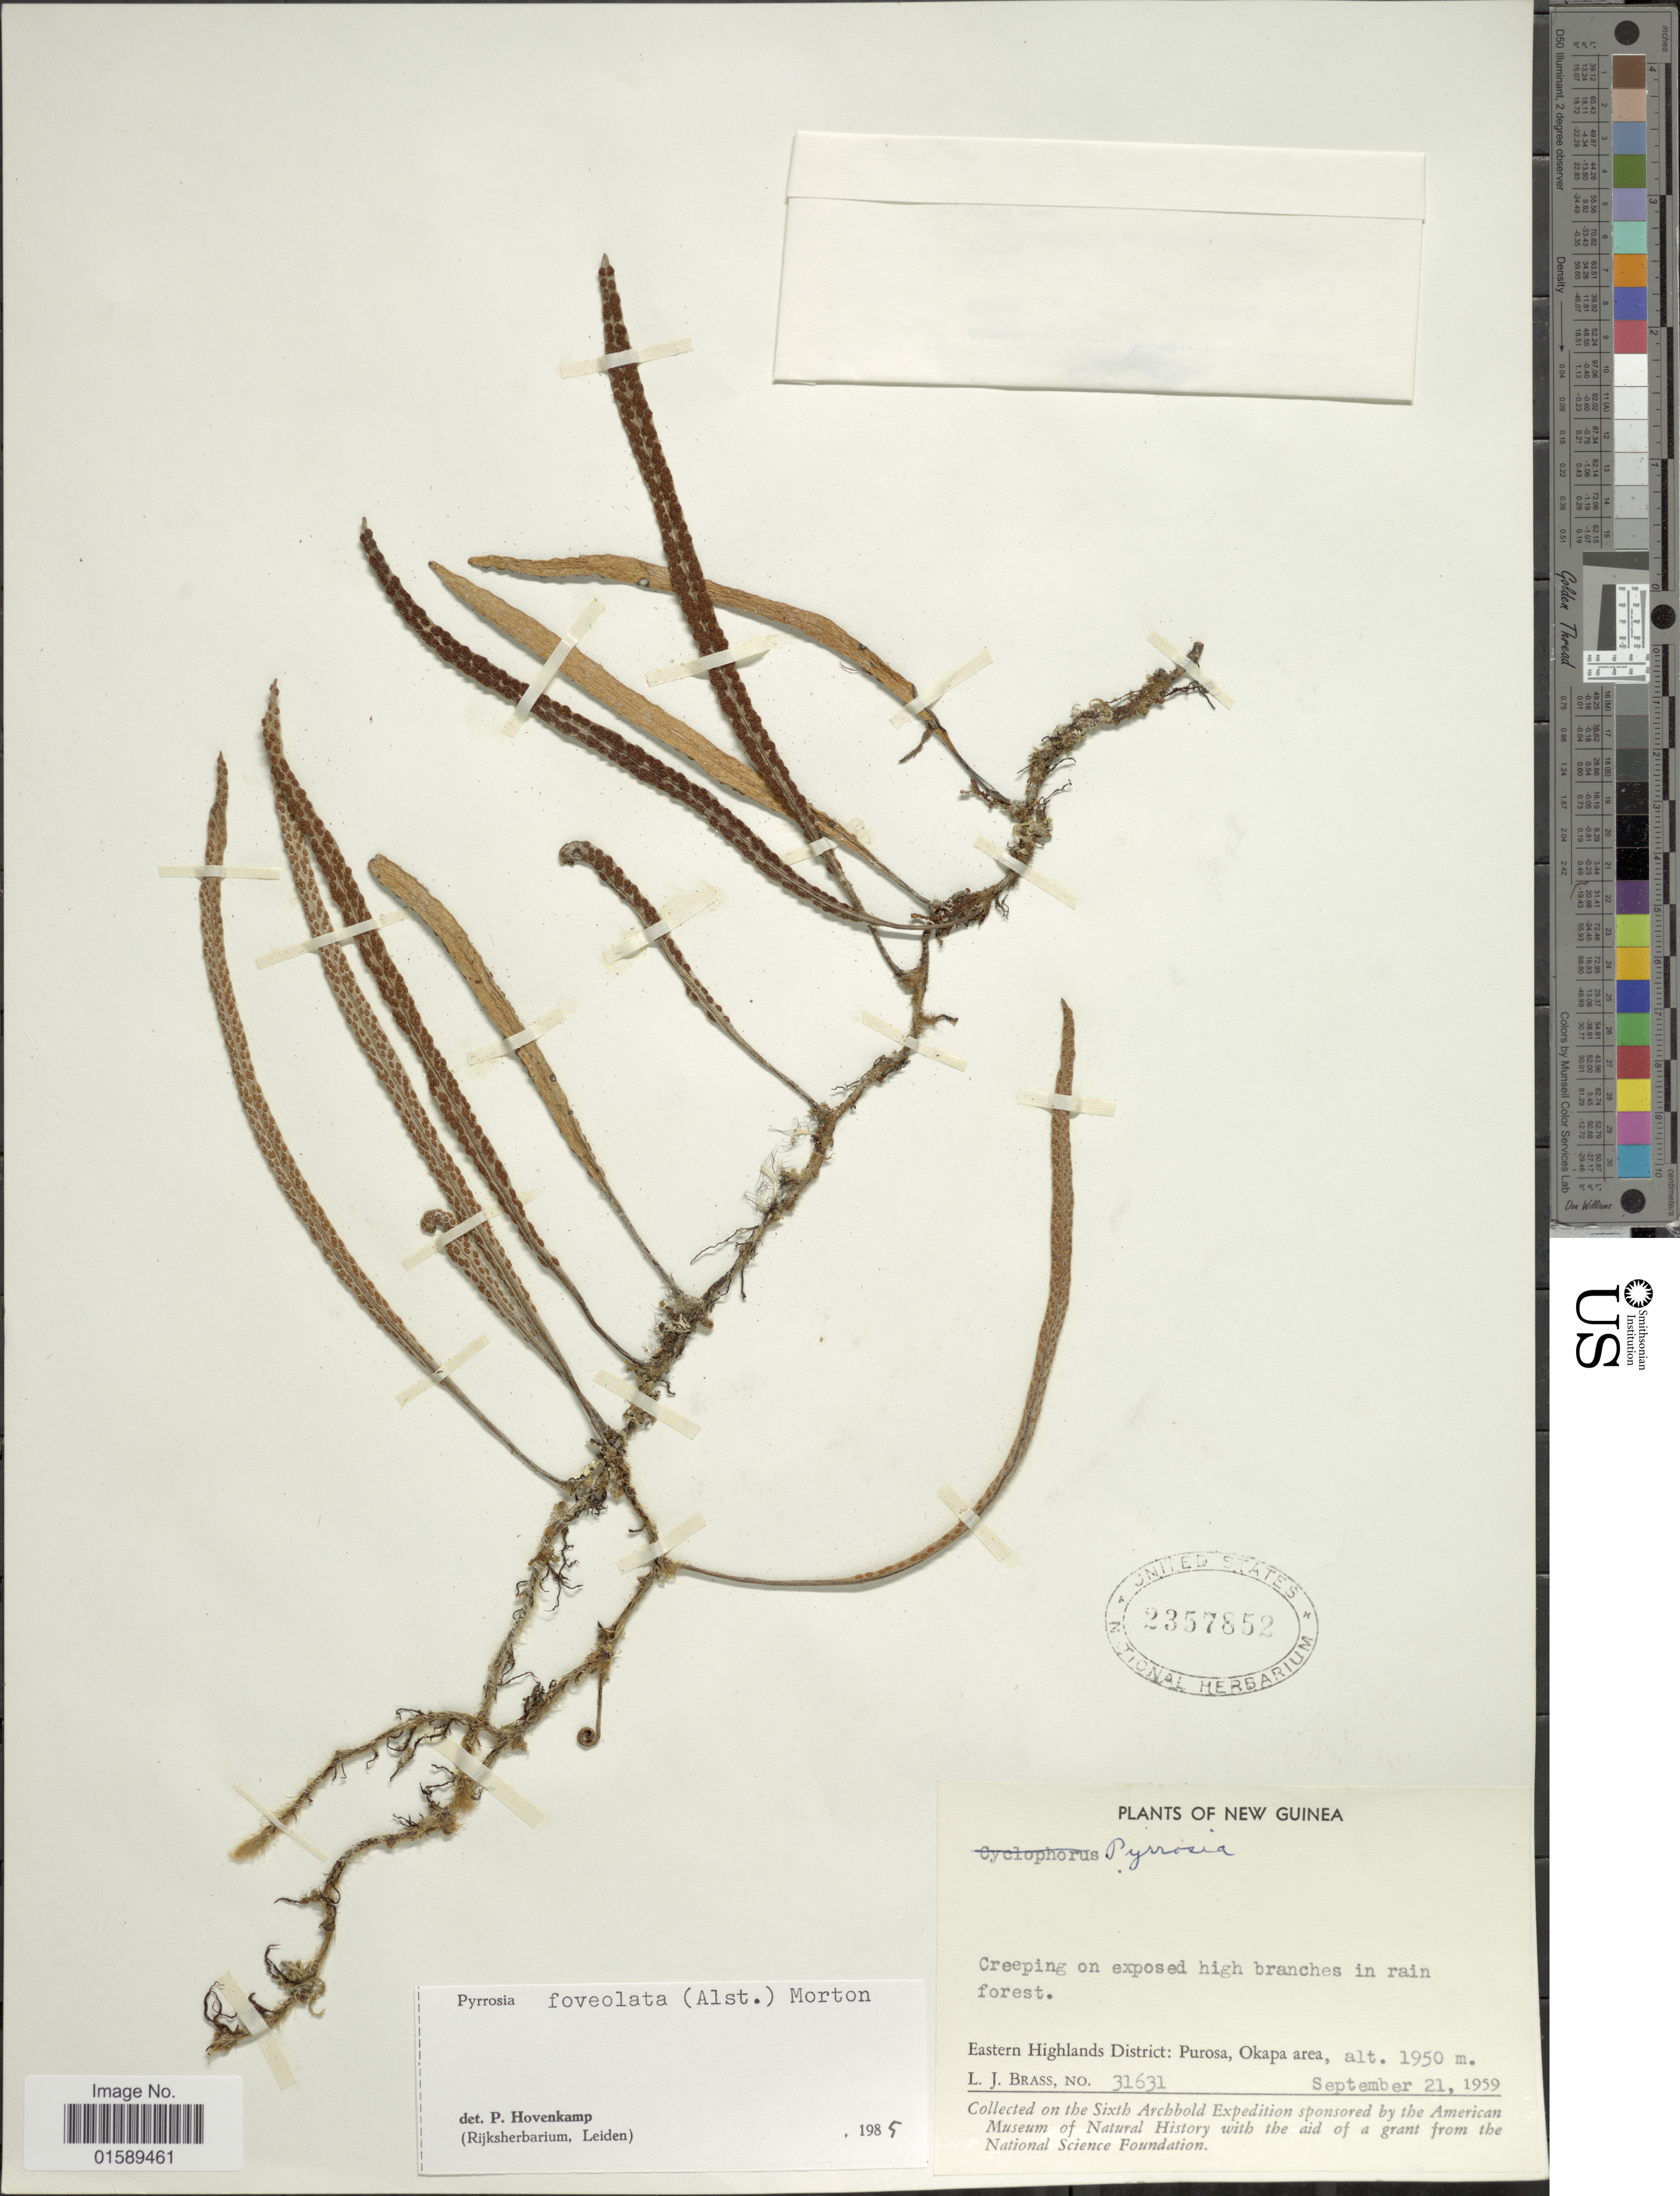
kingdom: Plantae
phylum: Tracheophyta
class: Polypodiopsida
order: Polypodiales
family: Polypodiaceae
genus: Pyrrosia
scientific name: Pyrrosia foveolata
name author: (Alston) C.V. Morton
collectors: L. J. Brass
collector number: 31631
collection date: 1959-09-21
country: Papua New Guinea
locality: New Guinea, Eastern Highlands District: Purosa, Okapa area.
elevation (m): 1950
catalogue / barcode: US 2357852